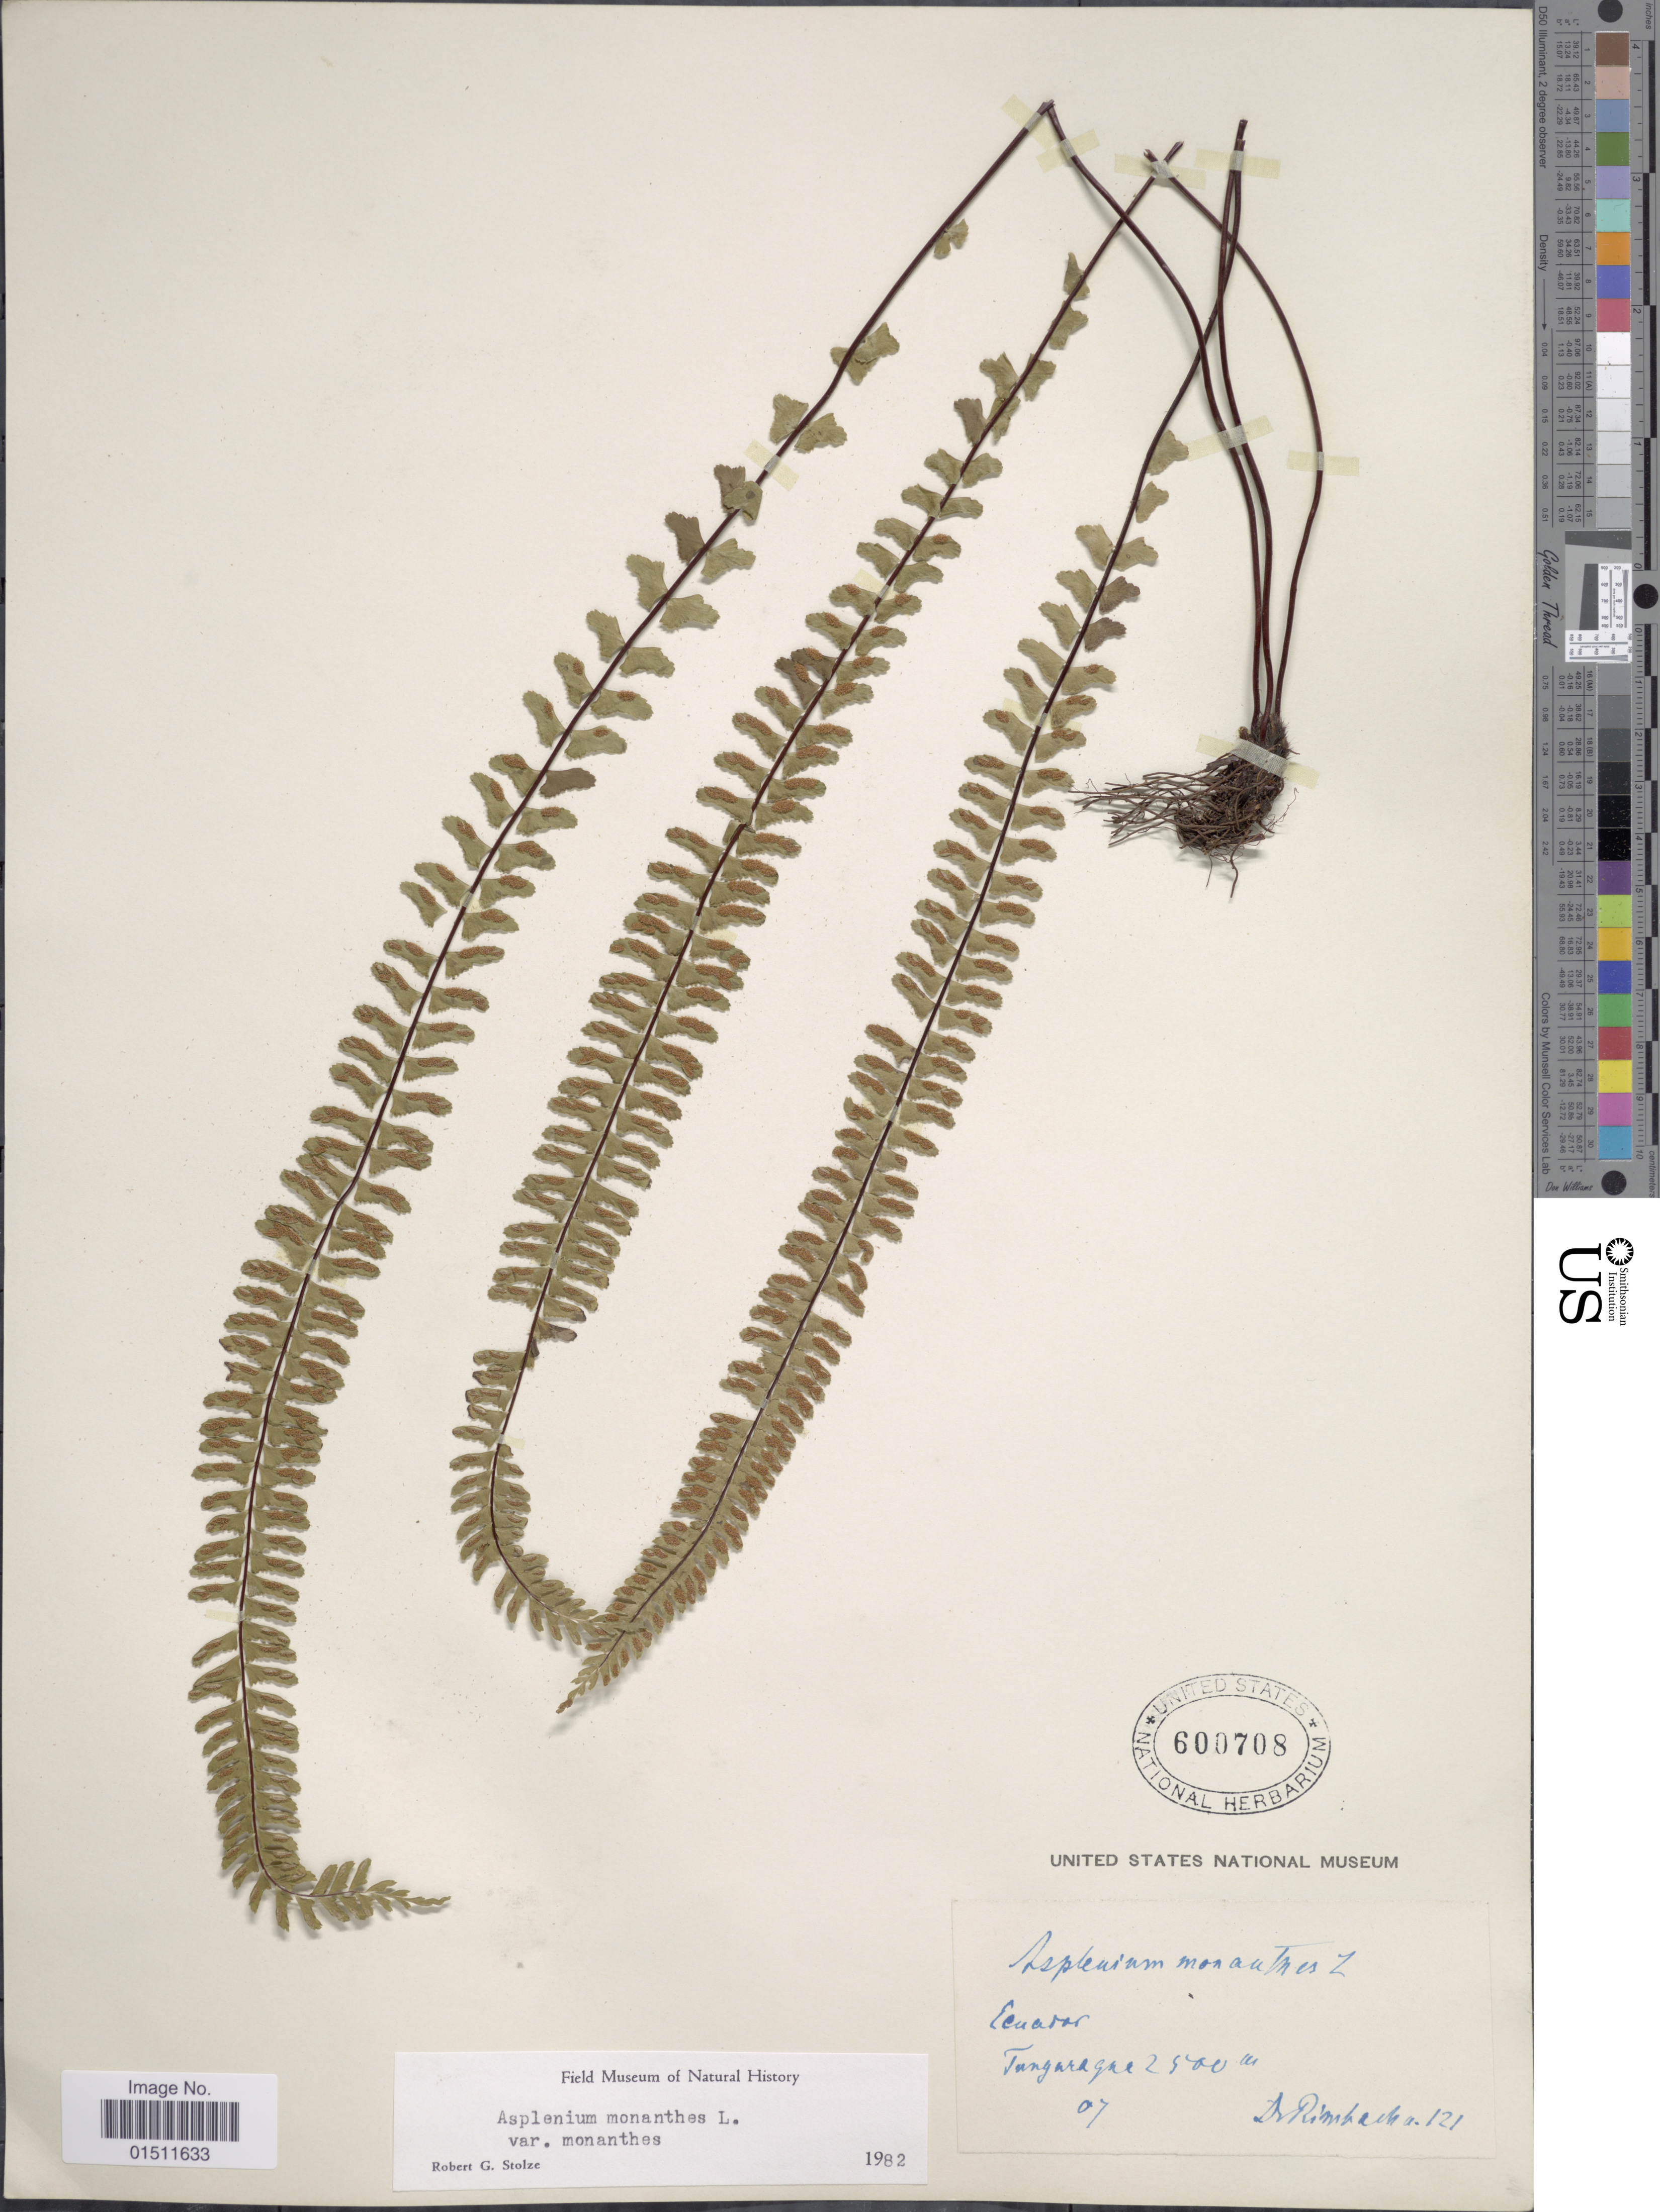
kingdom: Plantae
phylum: Tracheophyta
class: Polypodiopsida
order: Polypodiales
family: Aspleniaceae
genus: Asplenium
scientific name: Asplenium monanthes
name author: L.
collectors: Rimbach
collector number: a121*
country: Ecuador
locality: Tungarahua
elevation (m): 2500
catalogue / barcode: US 600708